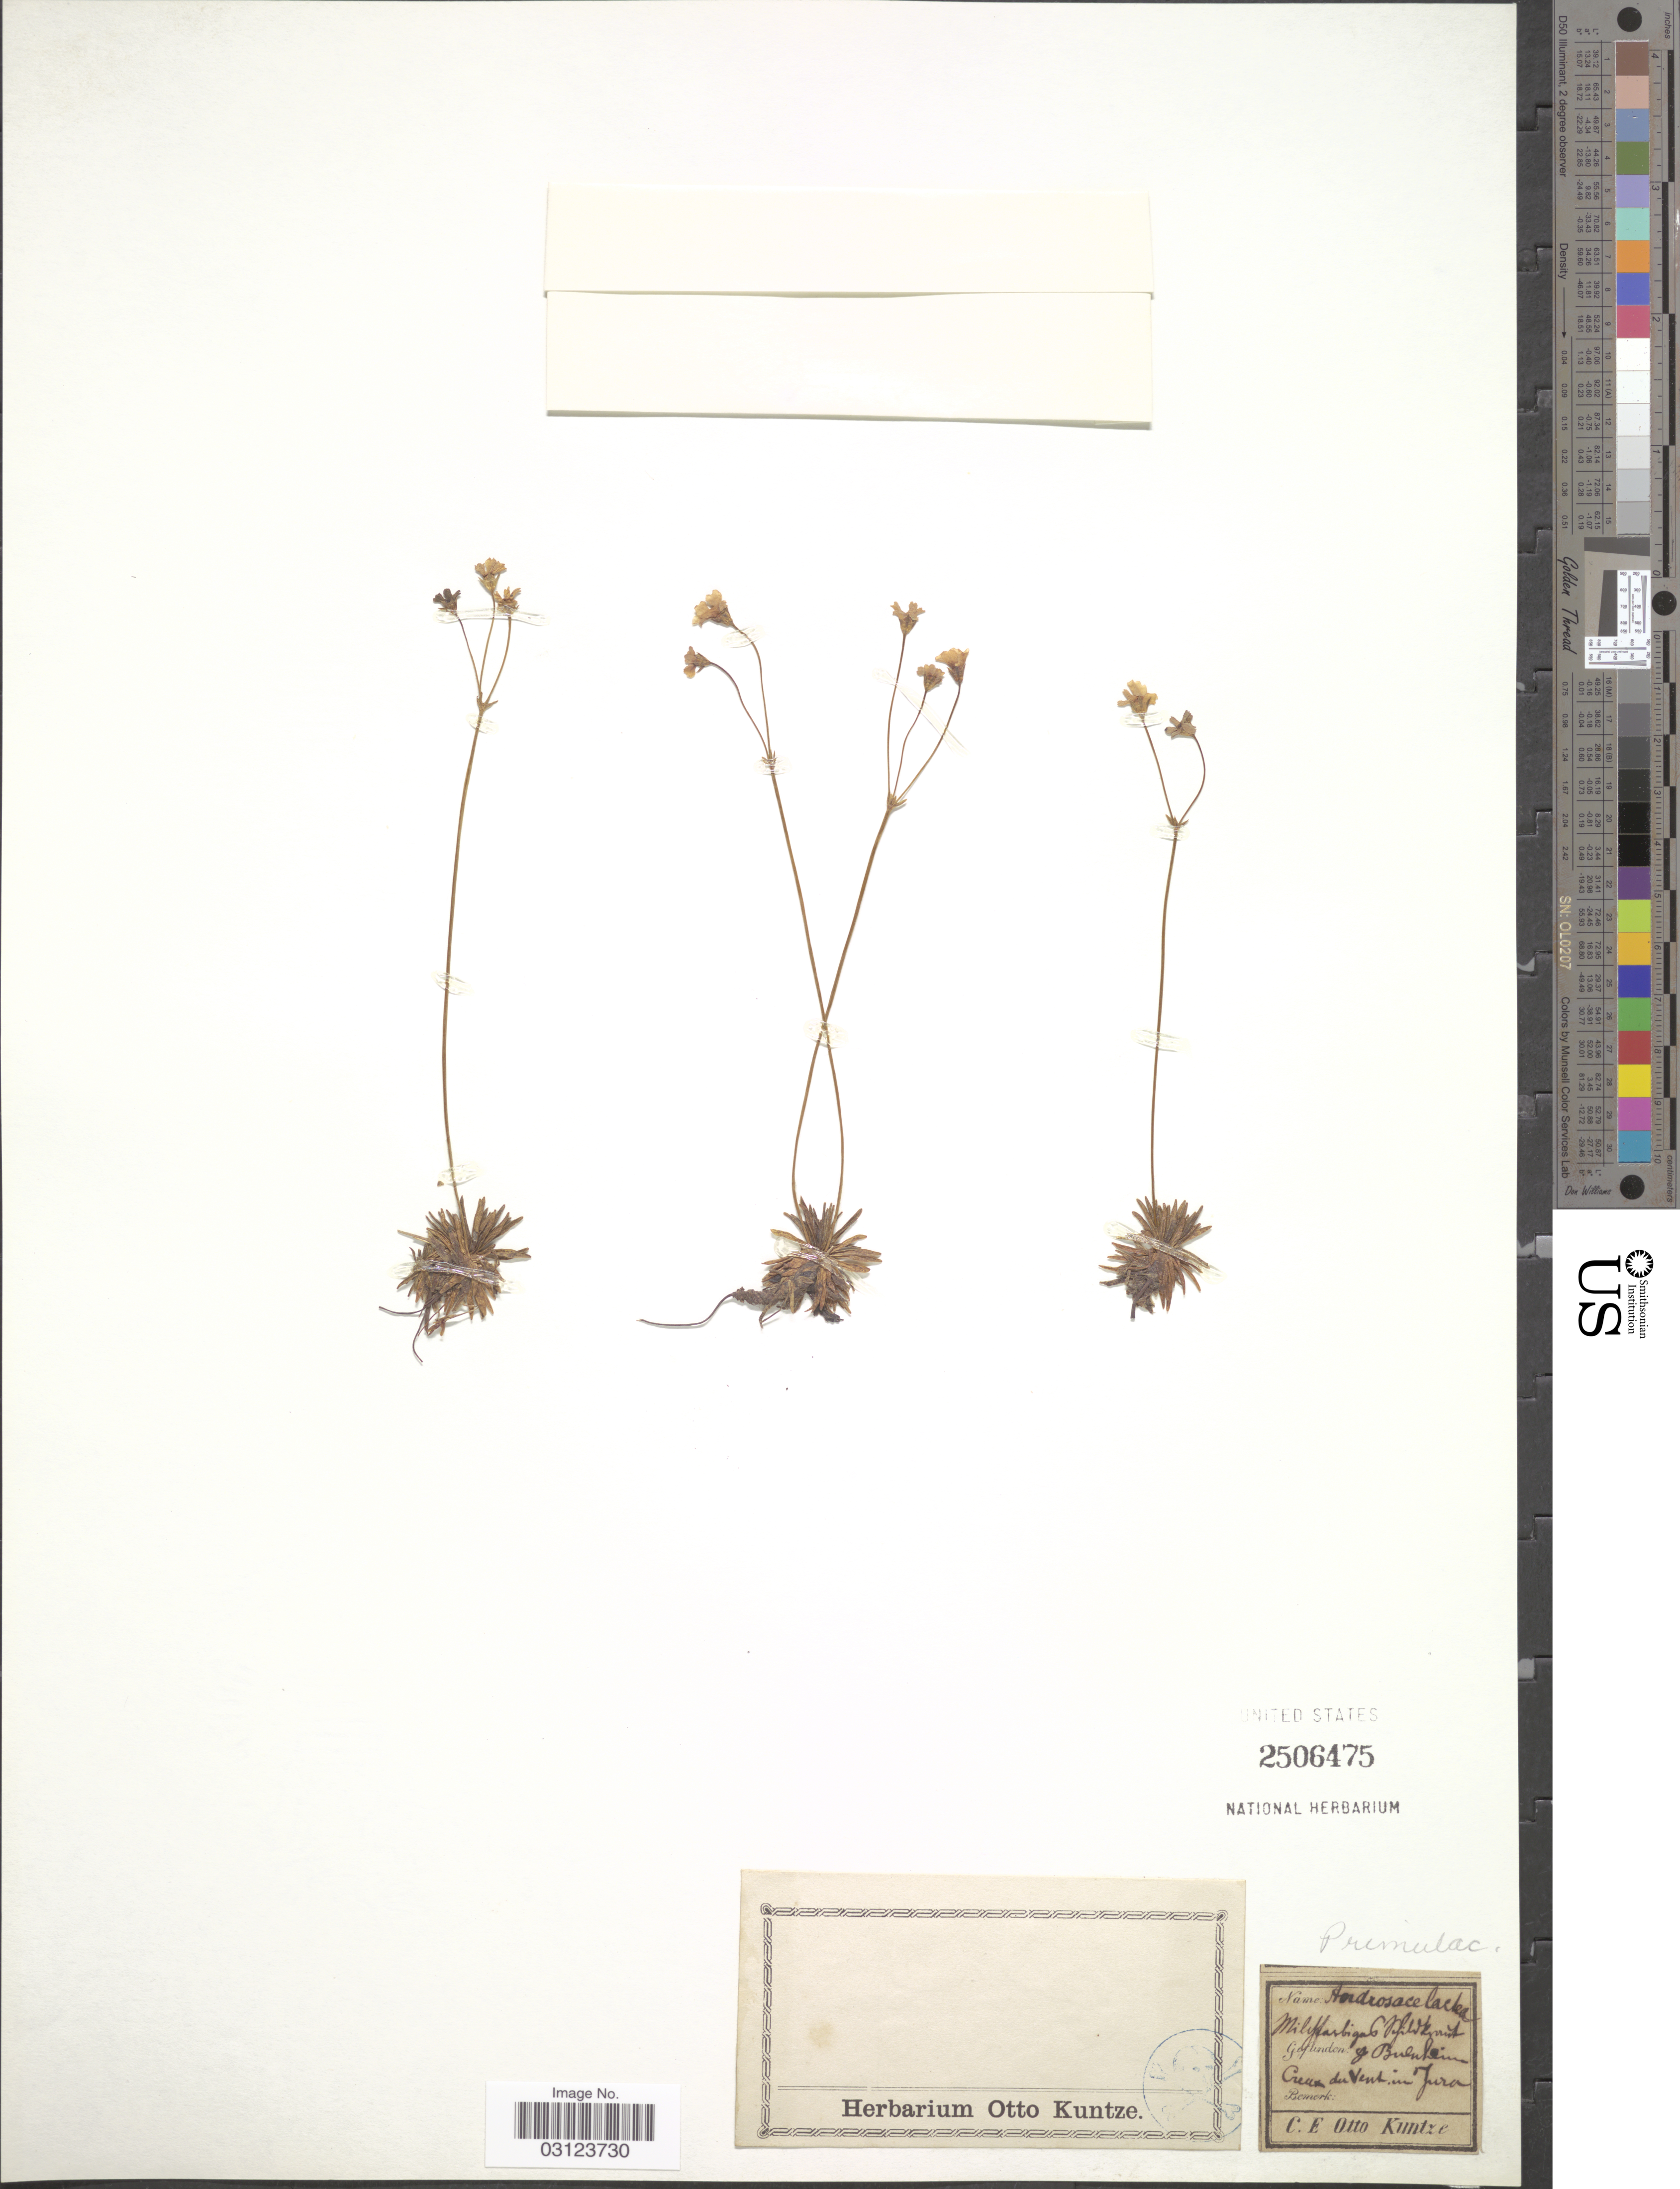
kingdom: Plantae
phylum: Tracheophyta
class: Magnoliopsida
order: Ericales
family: Primulaceae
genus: Androsace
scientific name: Androsace lactea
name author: L.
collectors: C.E.O. Kuntze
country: Switzerland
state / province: Jura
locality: Buluheim Creux du Vent in Jura.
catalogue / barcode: US 2506475